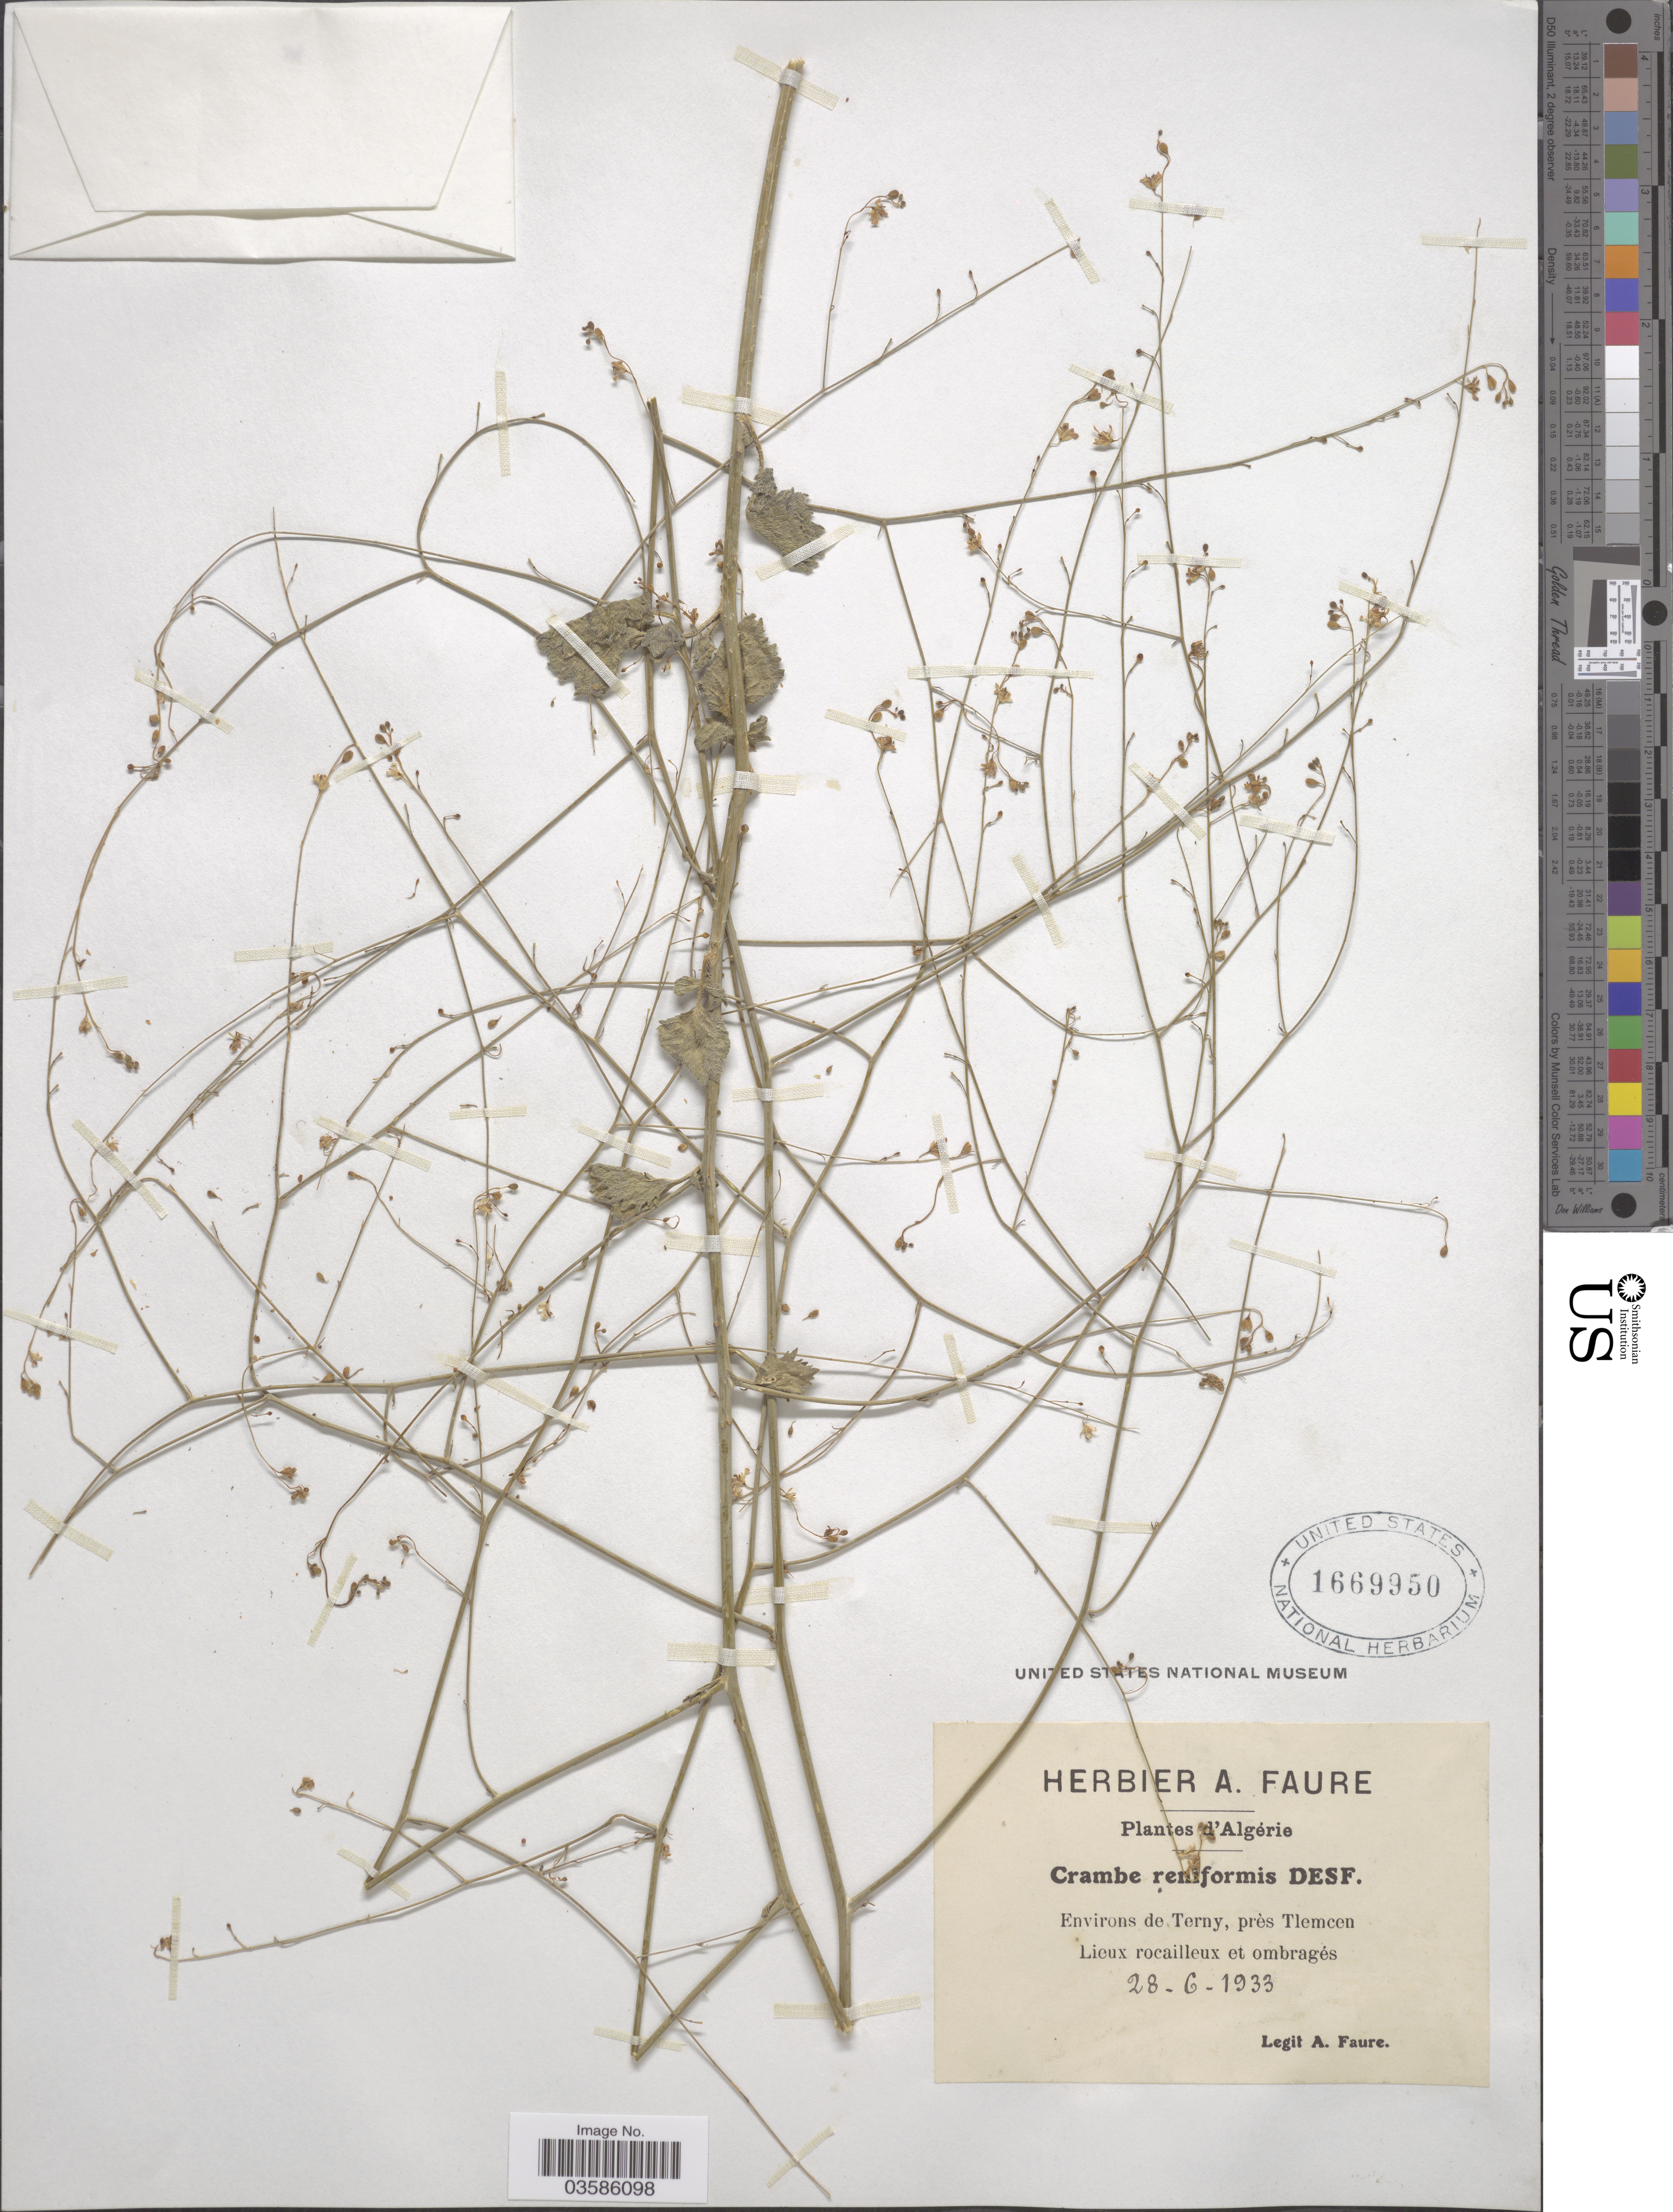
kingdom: Plantae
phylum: Tracheophyta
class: Magnoliopsida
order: Brassicales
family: Brassicaceae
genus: Crambe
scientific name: Crambe reniformis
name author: Desf.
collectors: A. Faure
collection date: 1933-06-28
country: Algeria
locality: Environs de Terny, près Tlemcen. Lieux rocailleux et ombragés.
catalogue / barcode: US 1669950